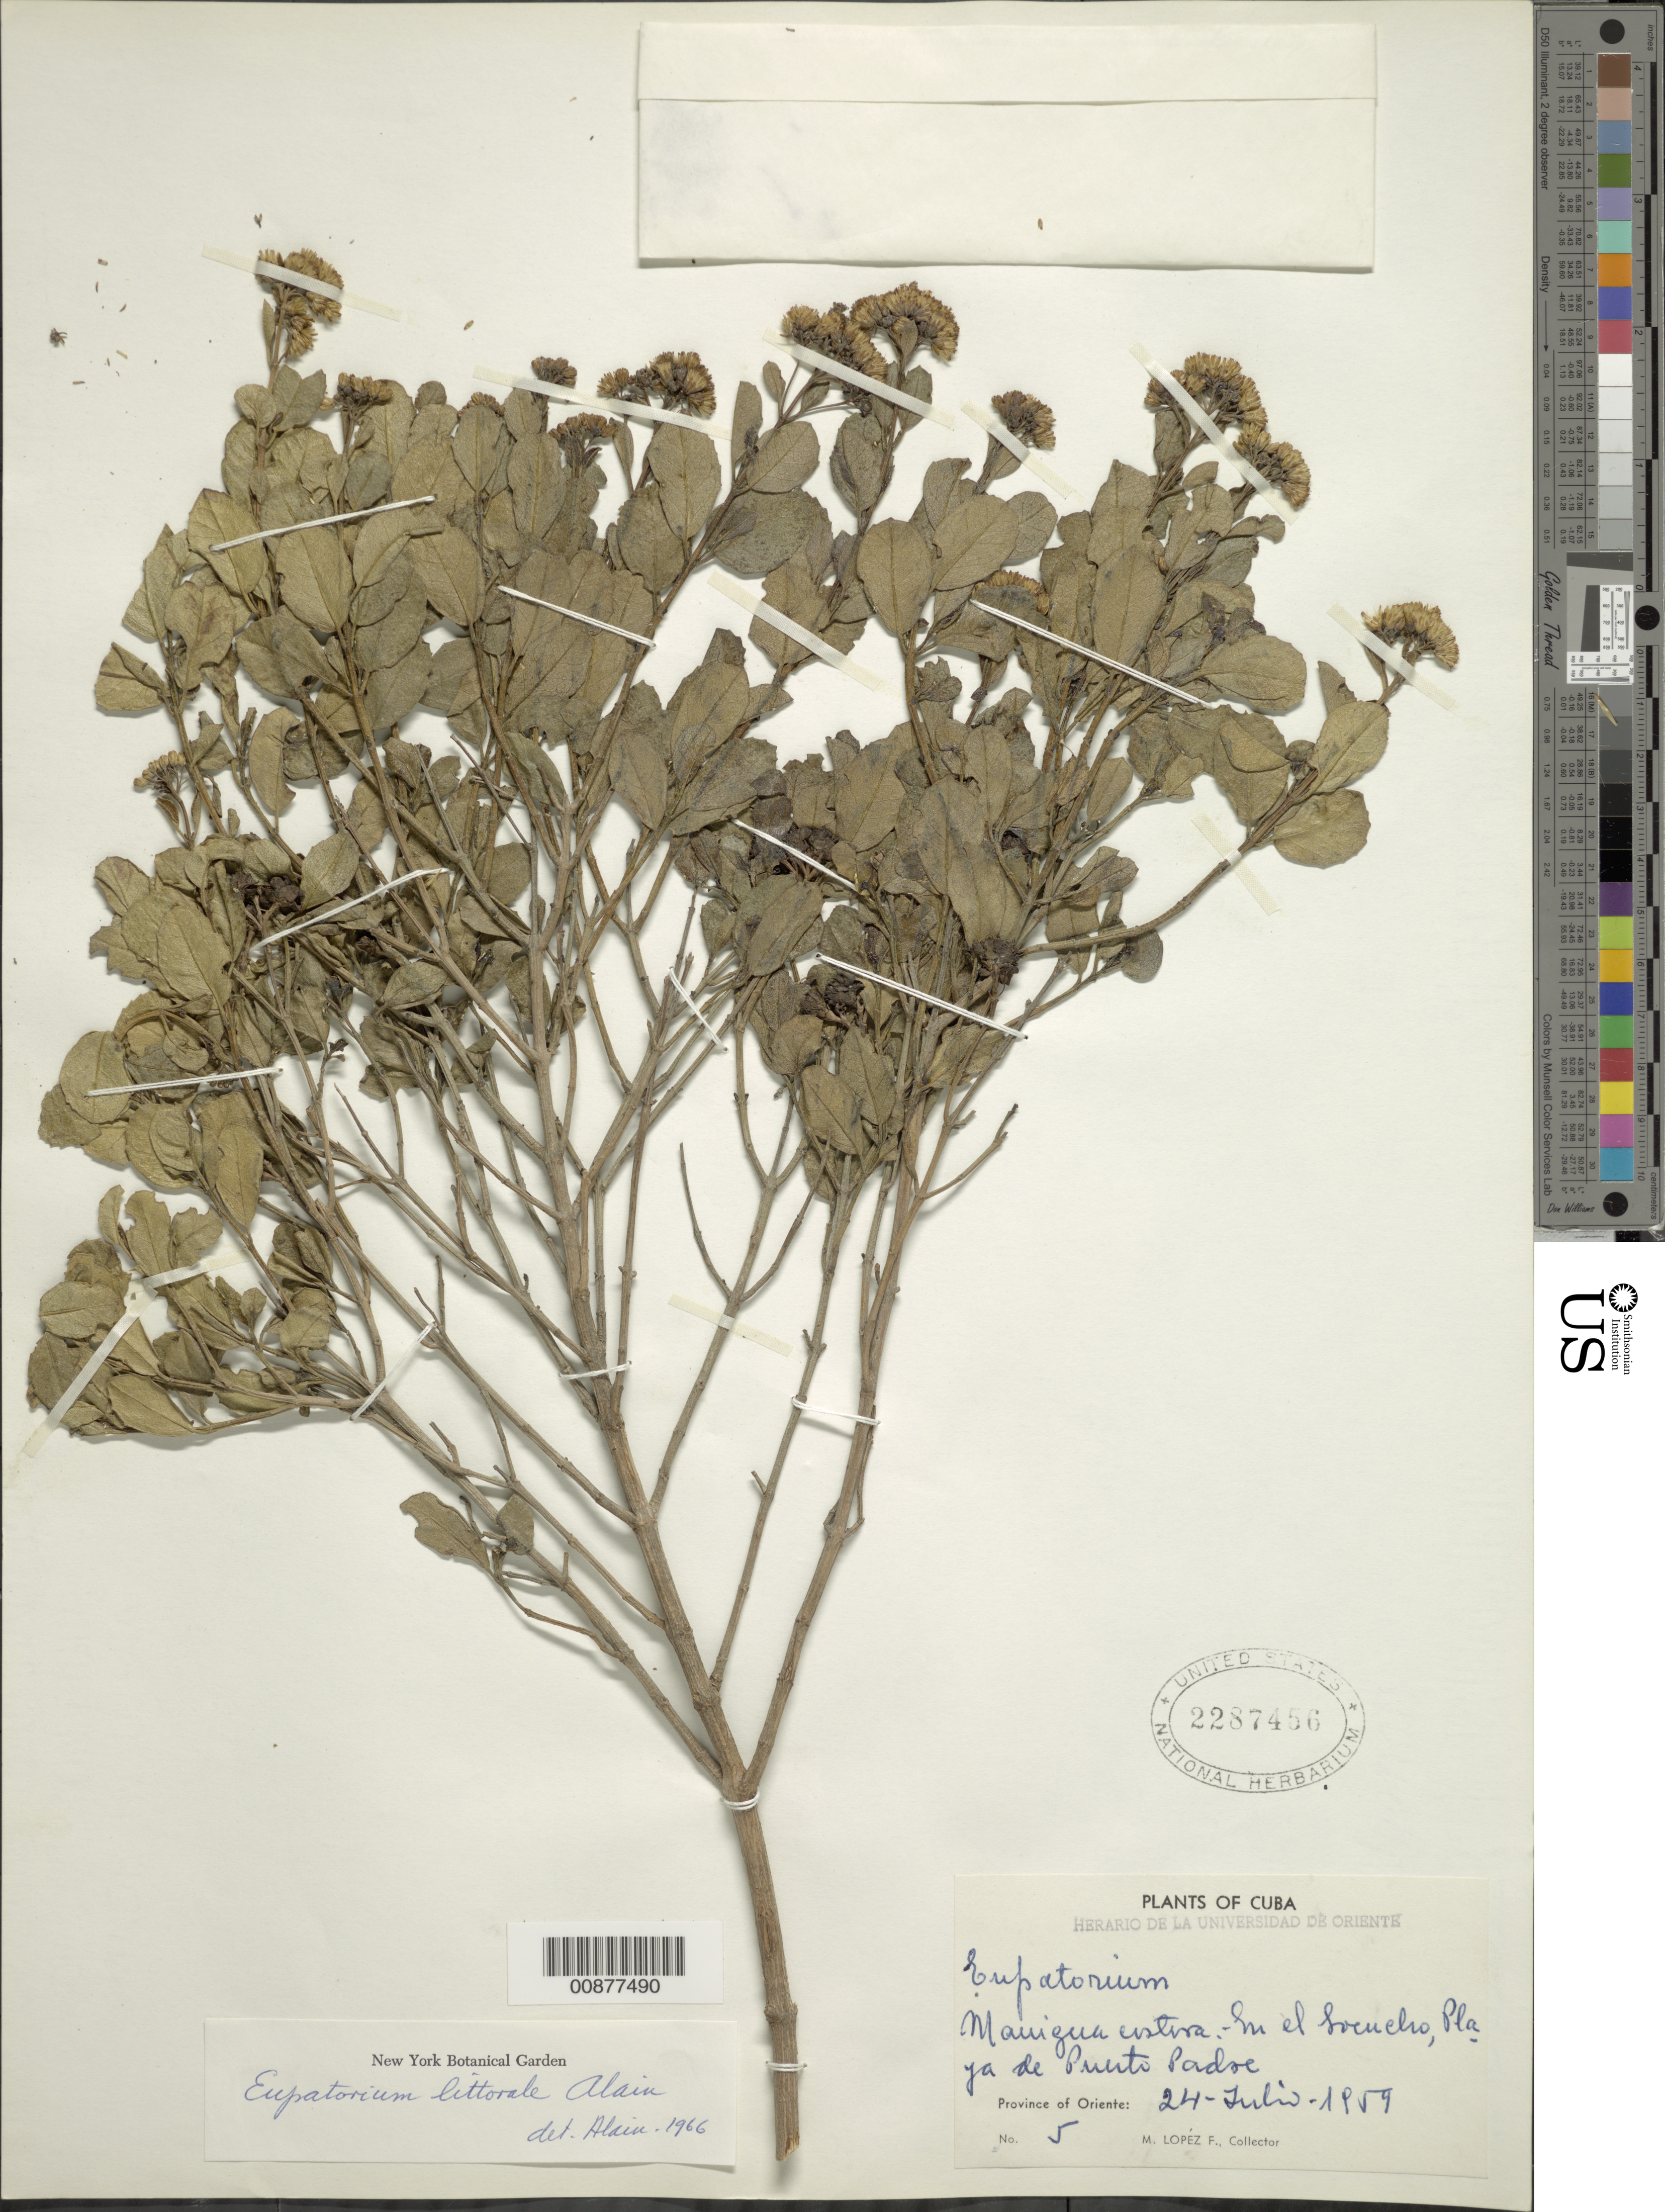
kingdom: Plantae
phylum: Tracheophyta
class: Magnoliopsida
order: Asterales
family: Asteraceae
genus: Koanophyllon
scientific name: Koanophyllon littorale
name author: (Alain) R.M. King & H. Rob.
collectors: M. López Figueiras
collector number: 5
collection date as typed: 24 Jul 1959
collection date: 1959-07-24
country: Cuba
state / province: Oriente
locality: Manigua --- - En el Socucho, Pla ja de Puerto Padre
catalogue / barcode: US 2287456